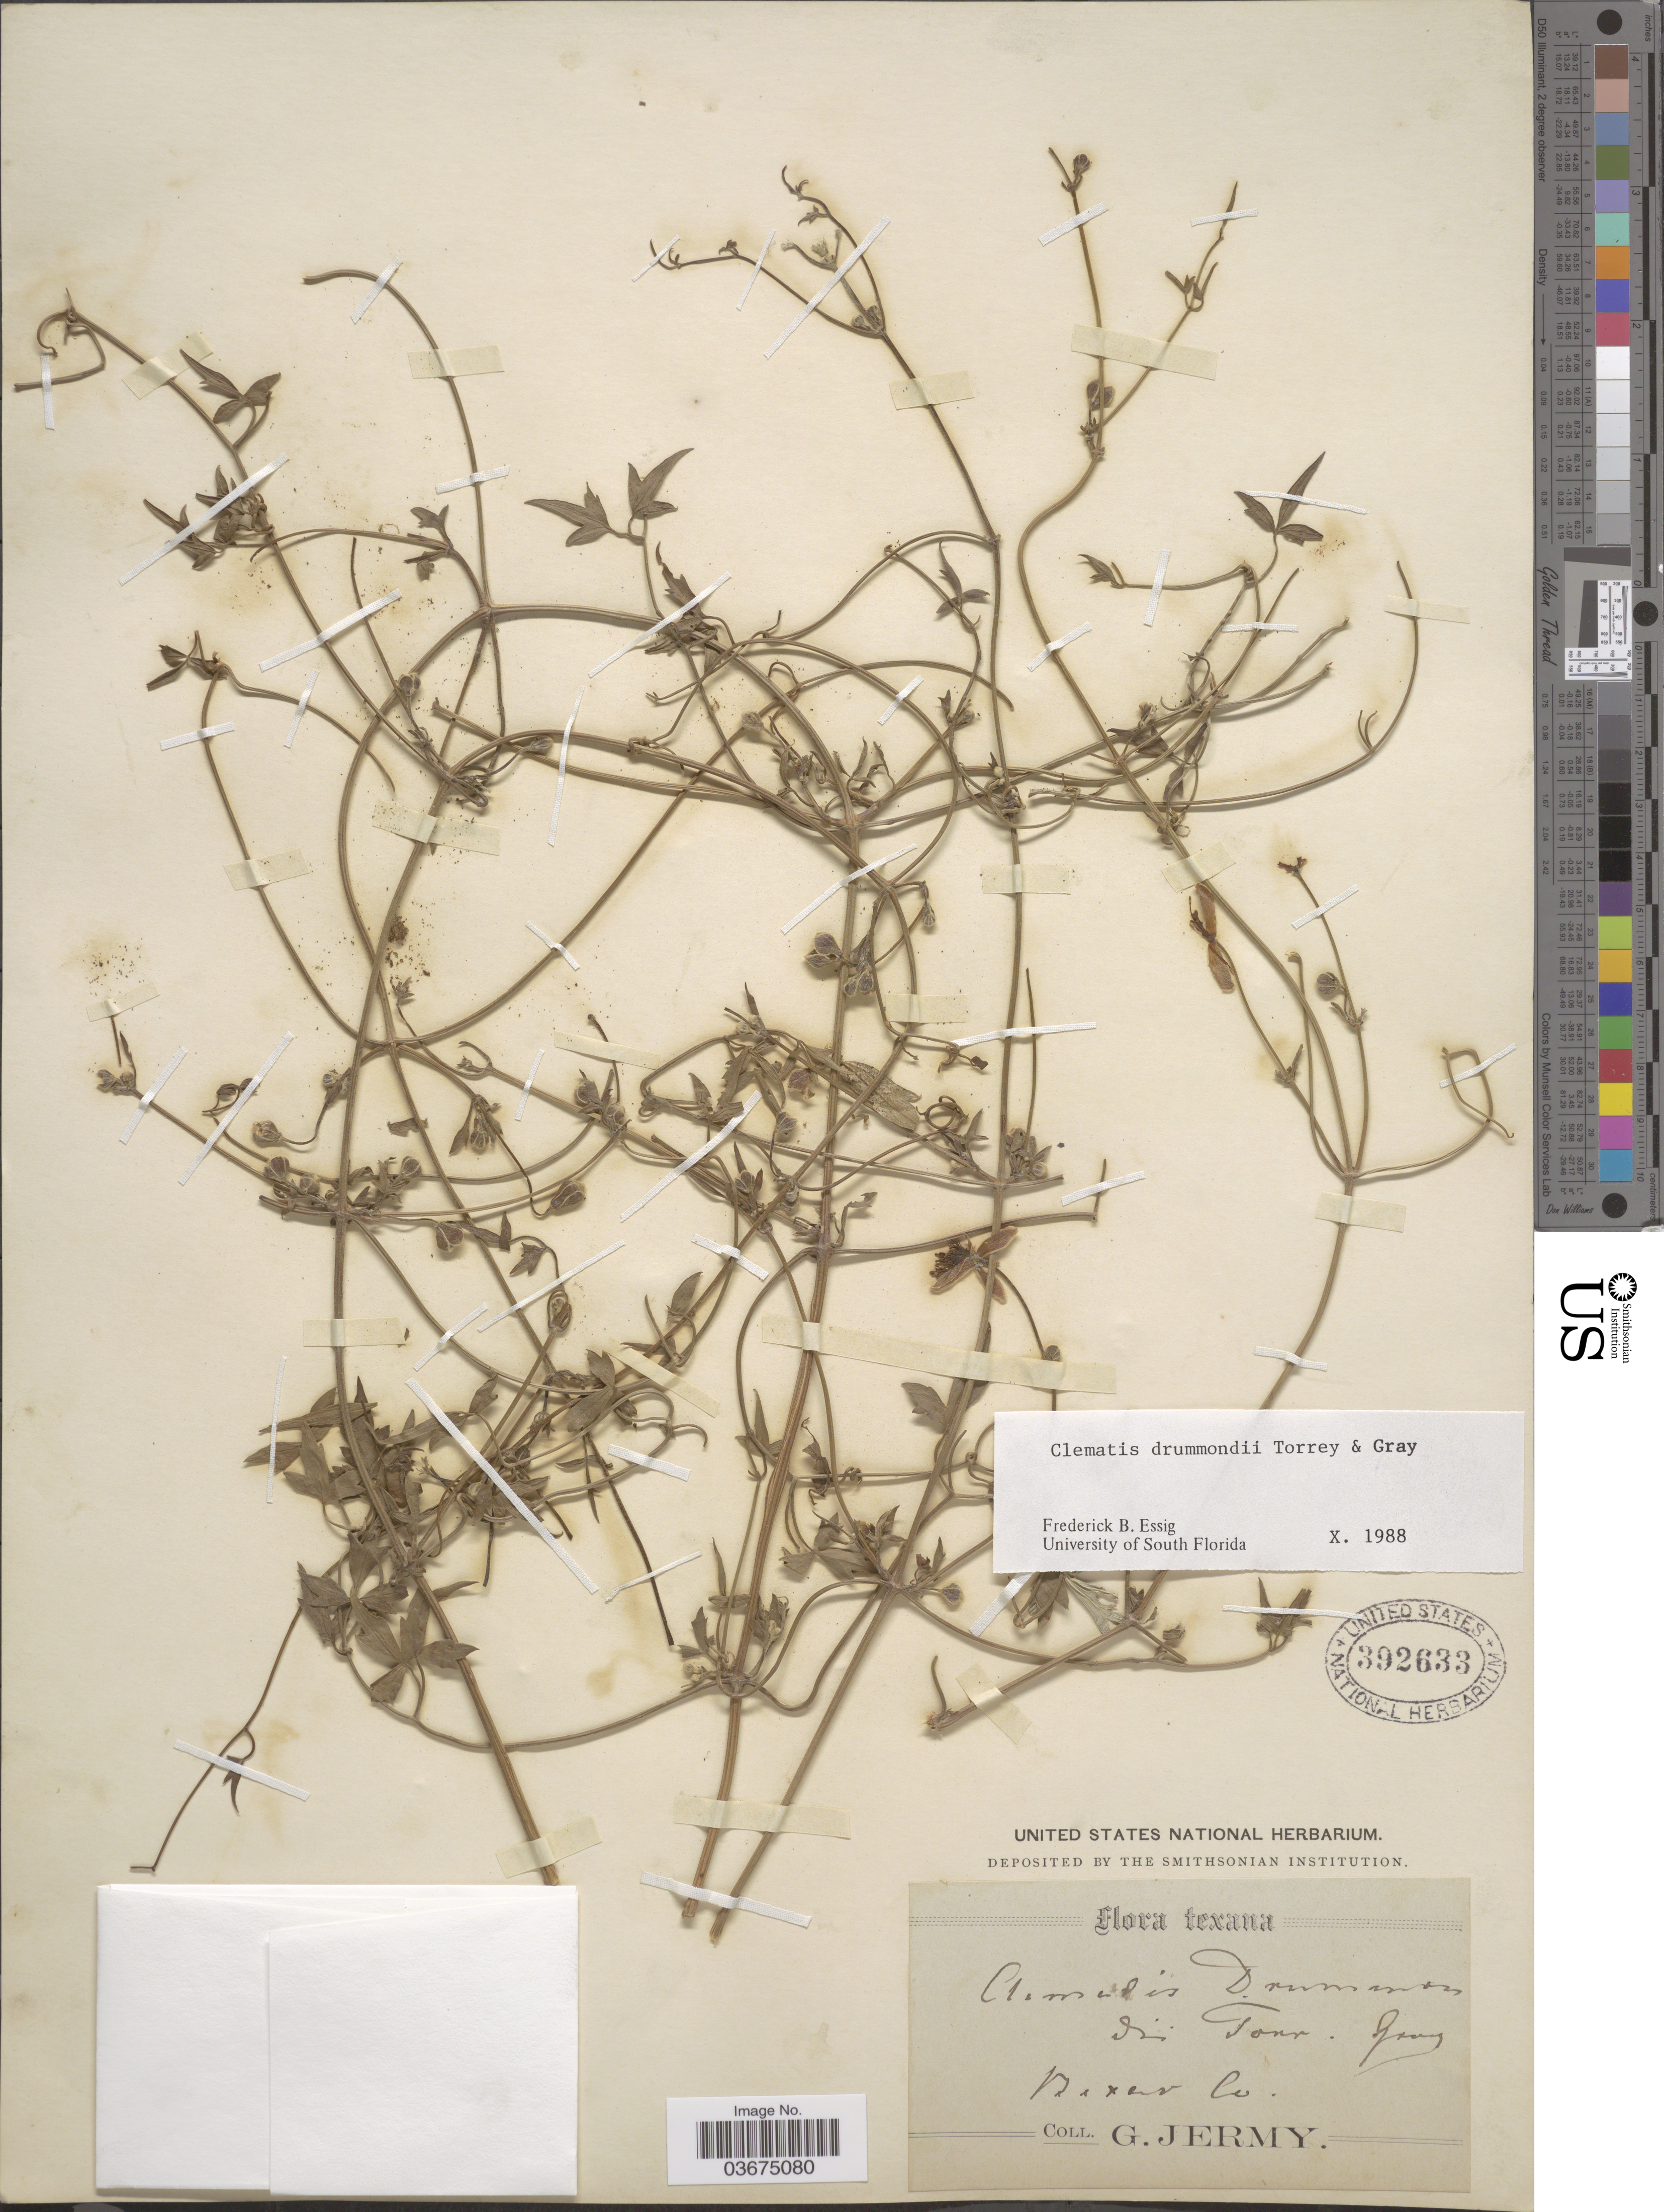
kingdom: Plantae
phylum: Tracheophyta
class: Magnoliopsida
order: Ranunculales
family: Ranunculaceae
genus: Clematis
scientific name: Clematis drummondii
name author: Torr. & A. Gray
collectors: G. Jermy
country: United States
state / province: Texas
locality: Bexar Co.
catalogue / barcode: US 392633